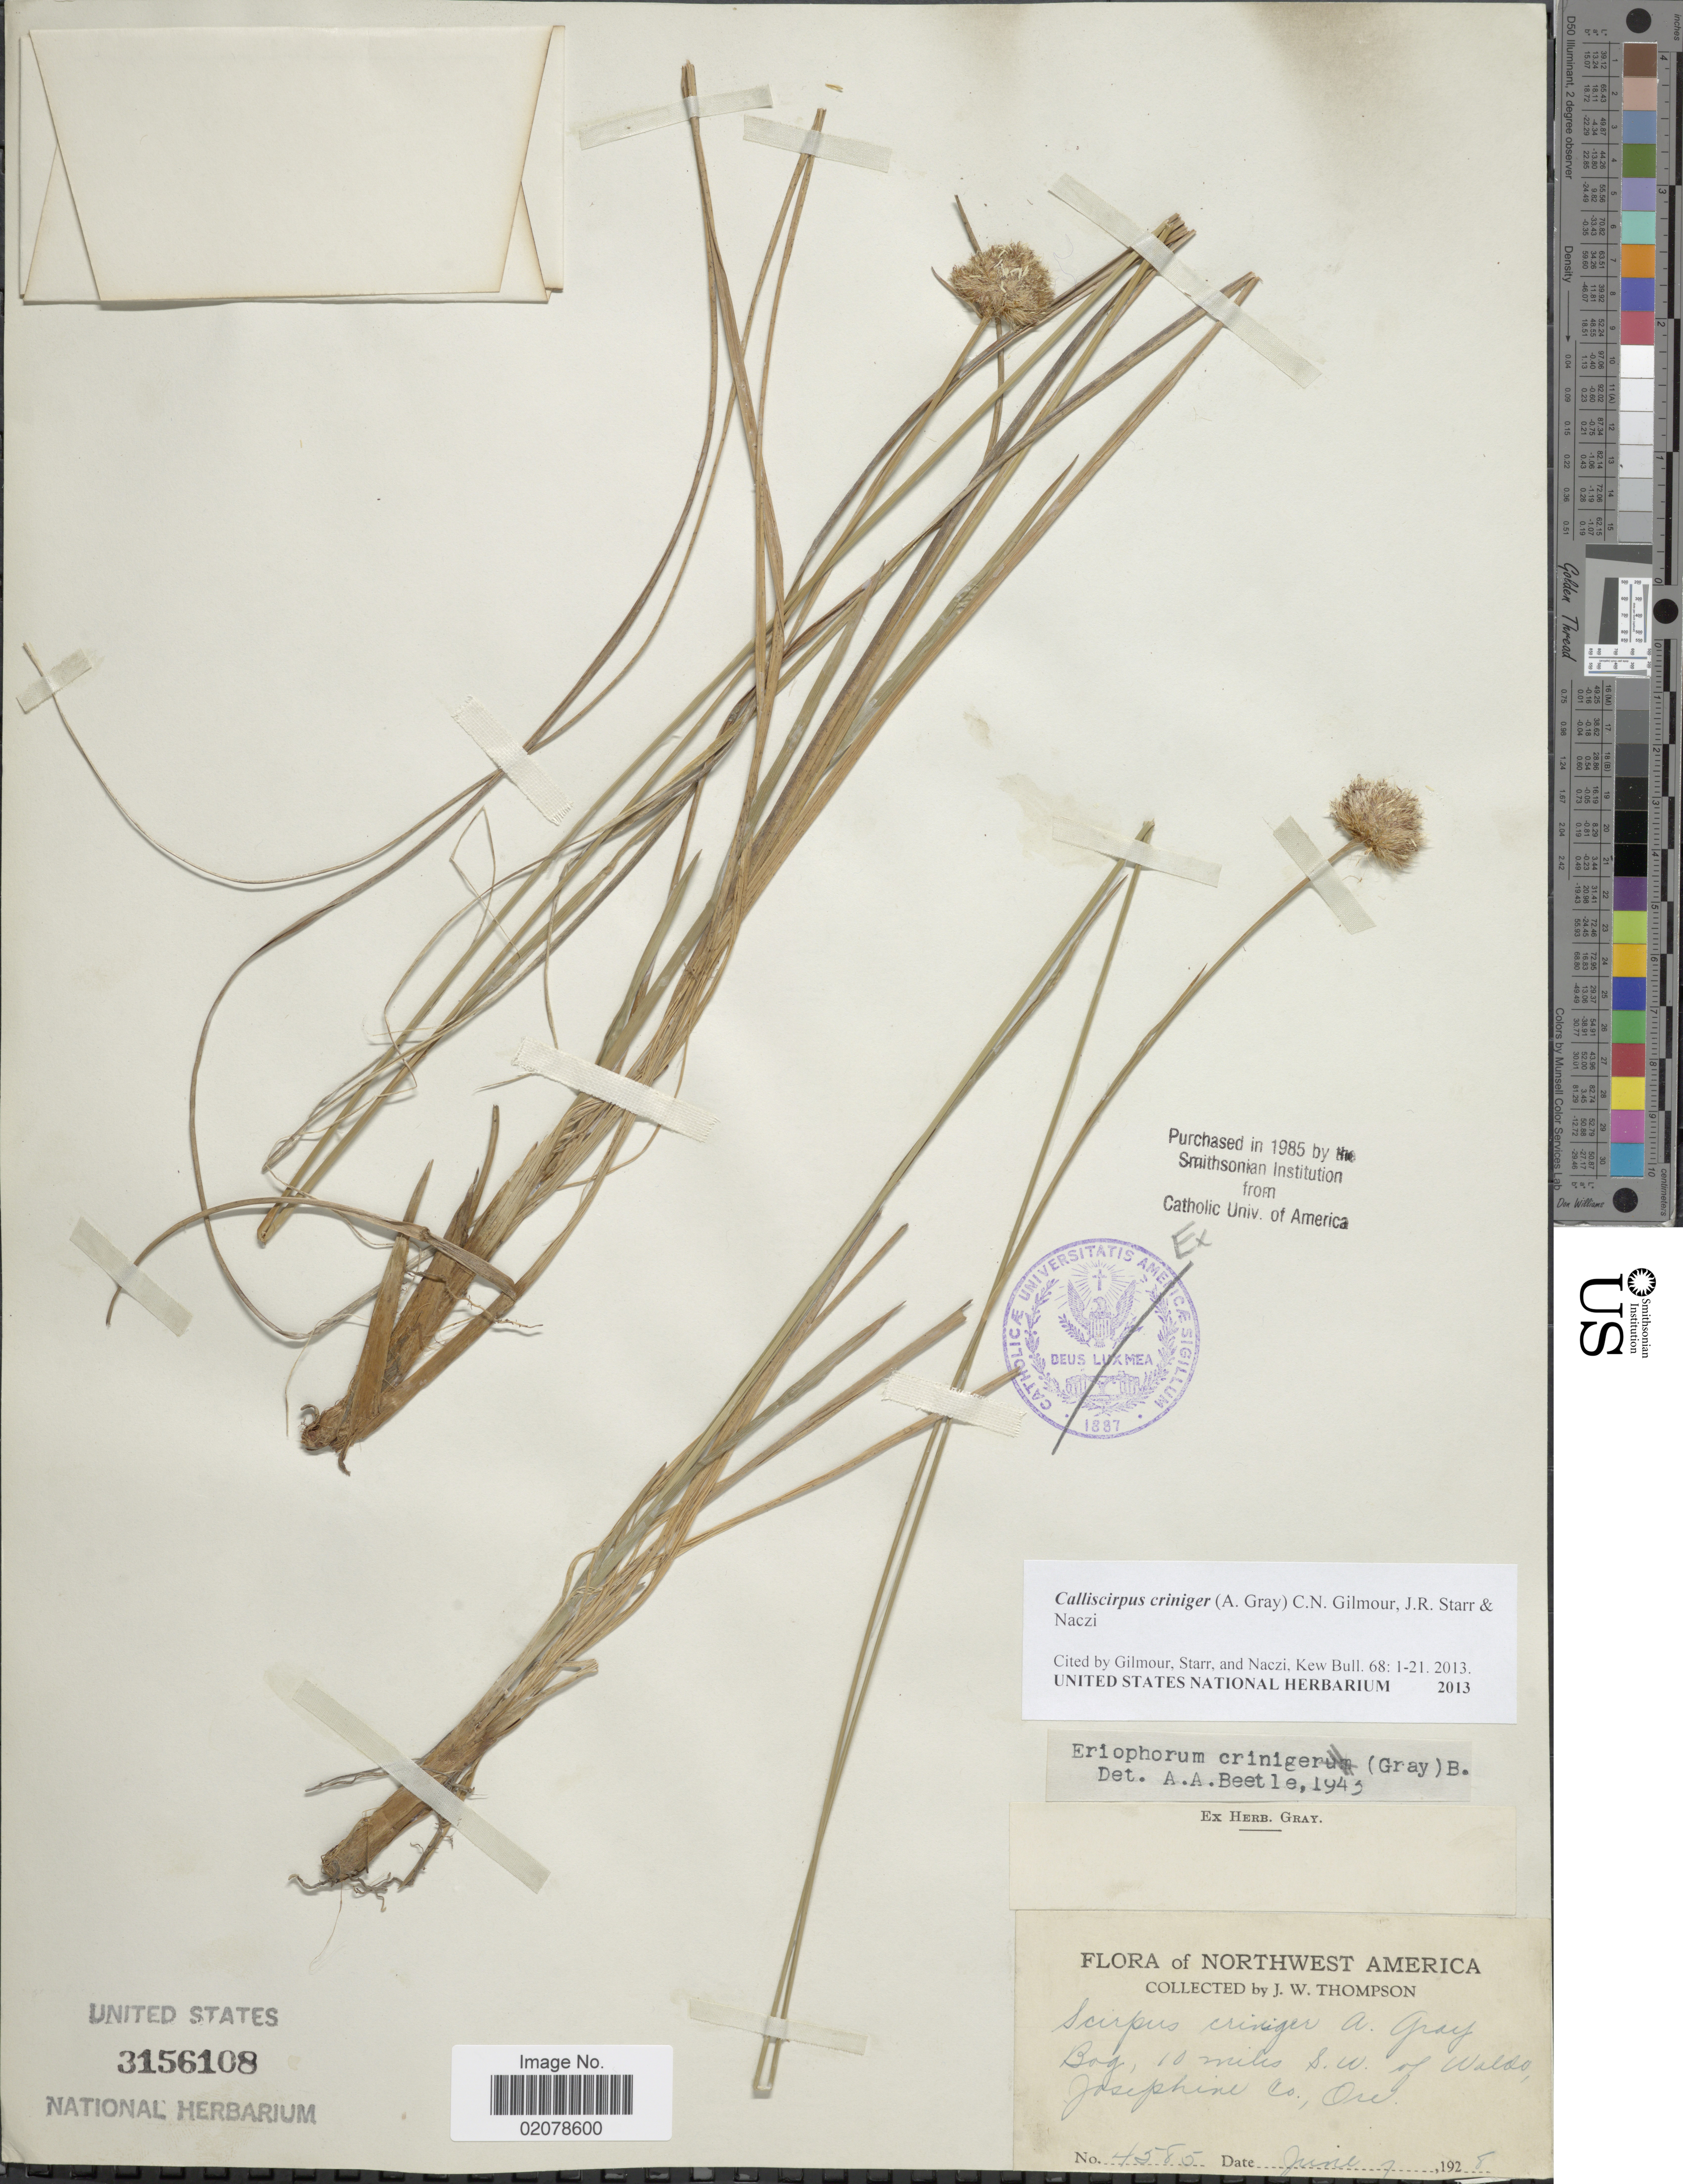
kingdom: Plantae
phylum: Tracheophyta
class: Liliopsida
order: Poales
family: Cyperaceae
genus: Calliscirpus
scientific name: Calliscirpus criniger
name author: (A. Gray) C.N. Gilmour et al.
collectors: J. W. Thompson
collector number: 4585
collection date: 1928-06-07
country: United States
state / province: Oregon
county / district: Josephine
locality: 10 miles s.w. of Waldo Josephine Co.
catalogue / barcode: US 3156108